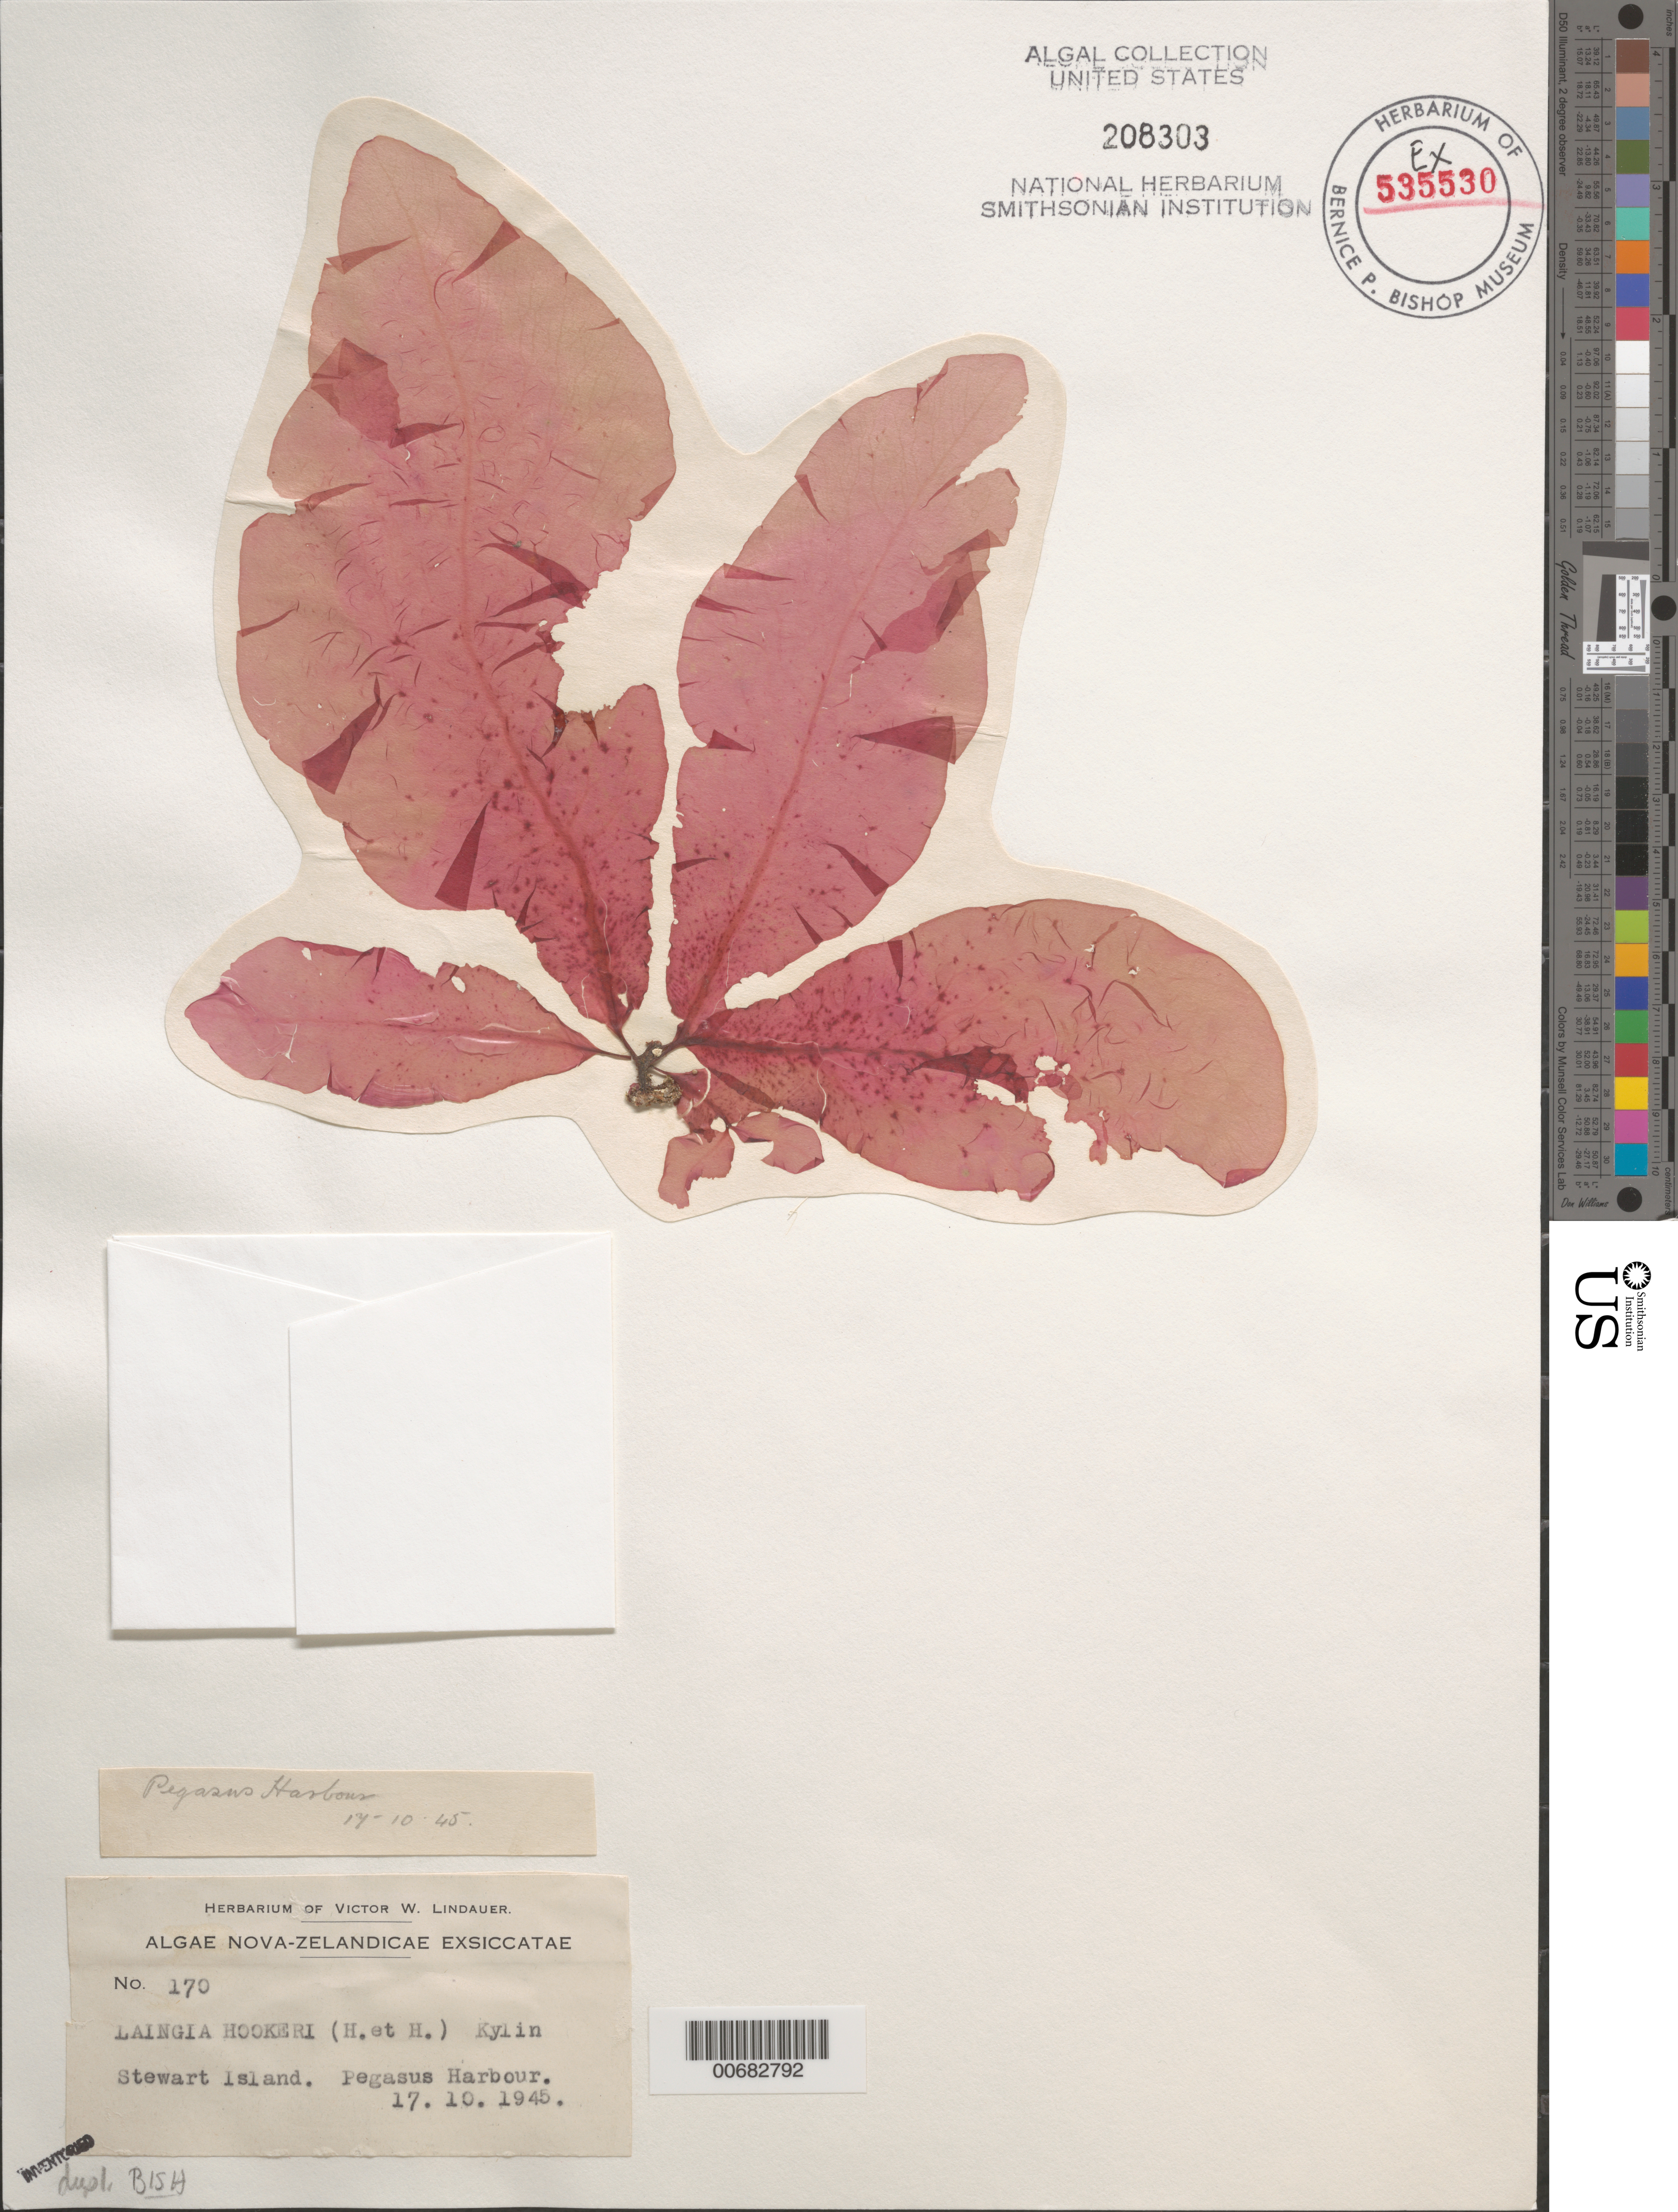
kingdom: Plantae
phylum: Rhodophyta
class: Florideophyceae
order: Ceramiales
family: Delesseriaceae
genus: Laingia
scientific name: Laingia hookeri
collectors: V. Lindauer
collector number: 170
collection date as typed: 17 Oct 1945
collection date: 1945-10-17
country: New Zealand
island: Stewart Island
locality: Pegasus Harbor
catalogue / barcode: US 208303